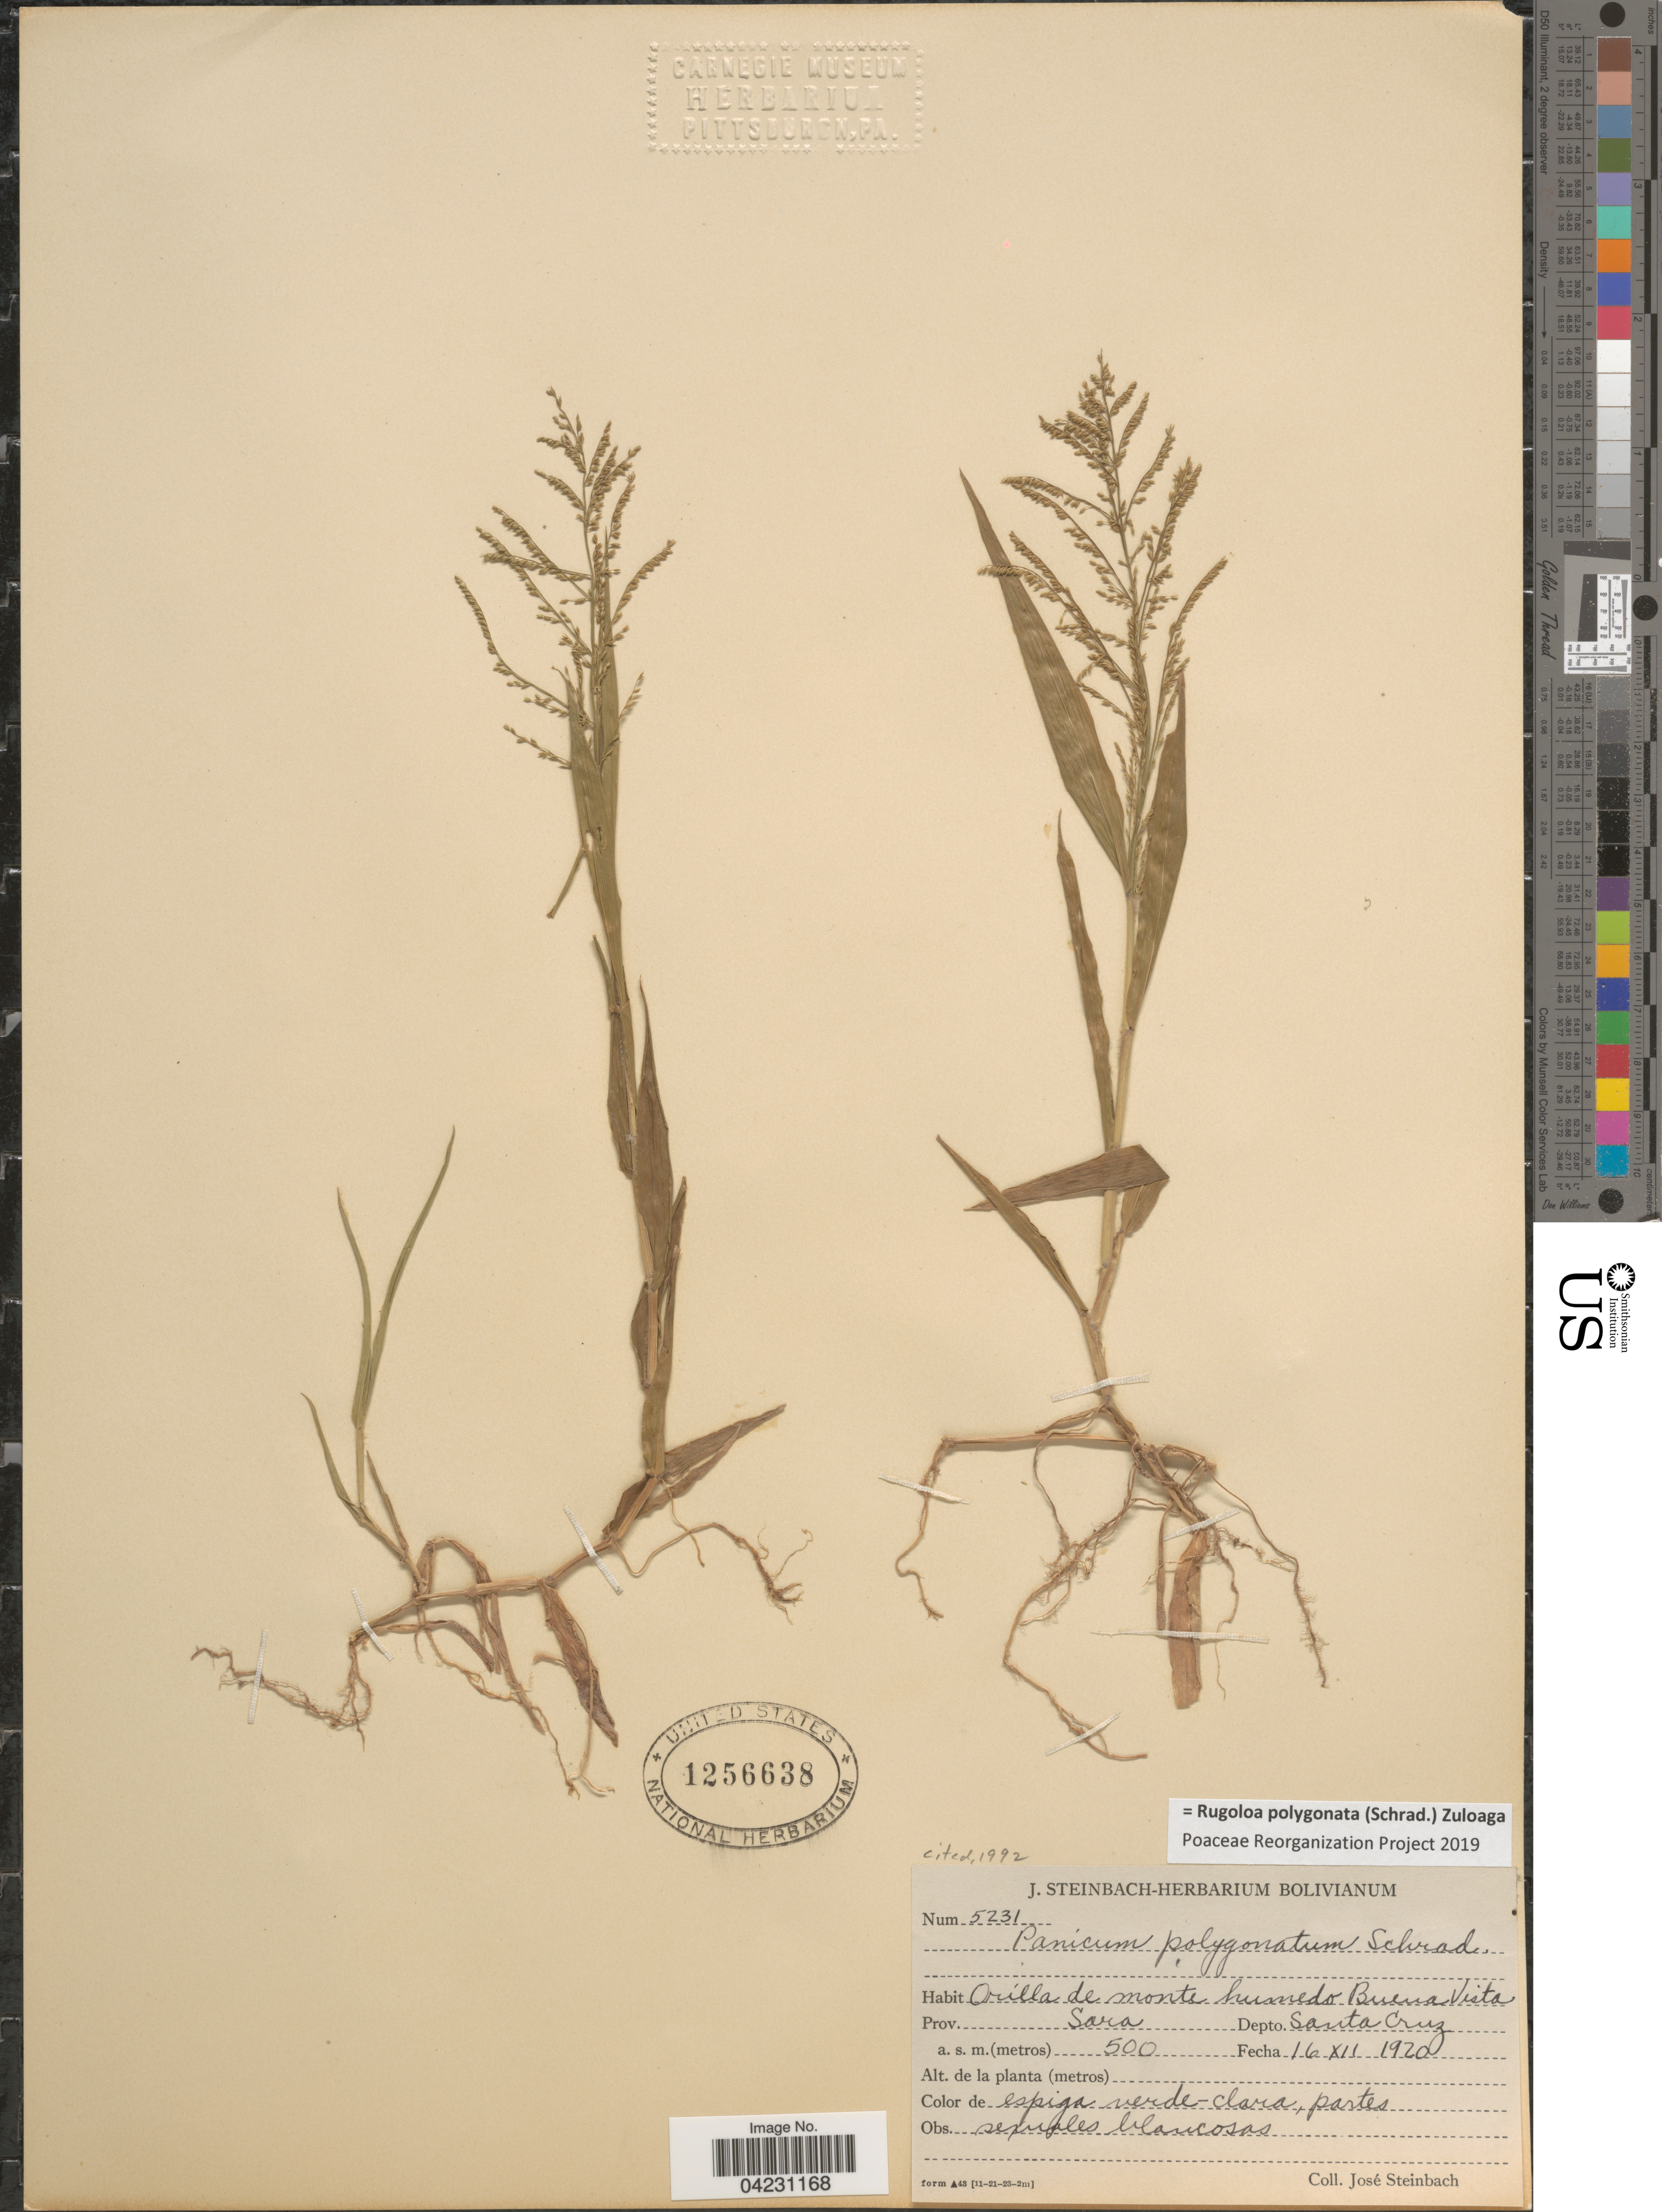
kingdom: Plantae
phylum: Tracheophyta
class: Liliopsida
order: Poales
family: Poaceae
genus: Rugoloa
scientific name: Rugoloa polygonata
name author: (Schrad.) Zuloaga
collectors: J. Steinbach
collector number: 5231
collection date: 1920-12-16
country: Bolivia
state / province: Santa Cruz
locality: Orilla de monte humedo Buena Vista. Prov. Sara. Depto. Santa Cruz.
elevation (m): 500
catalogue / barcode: US 1256638